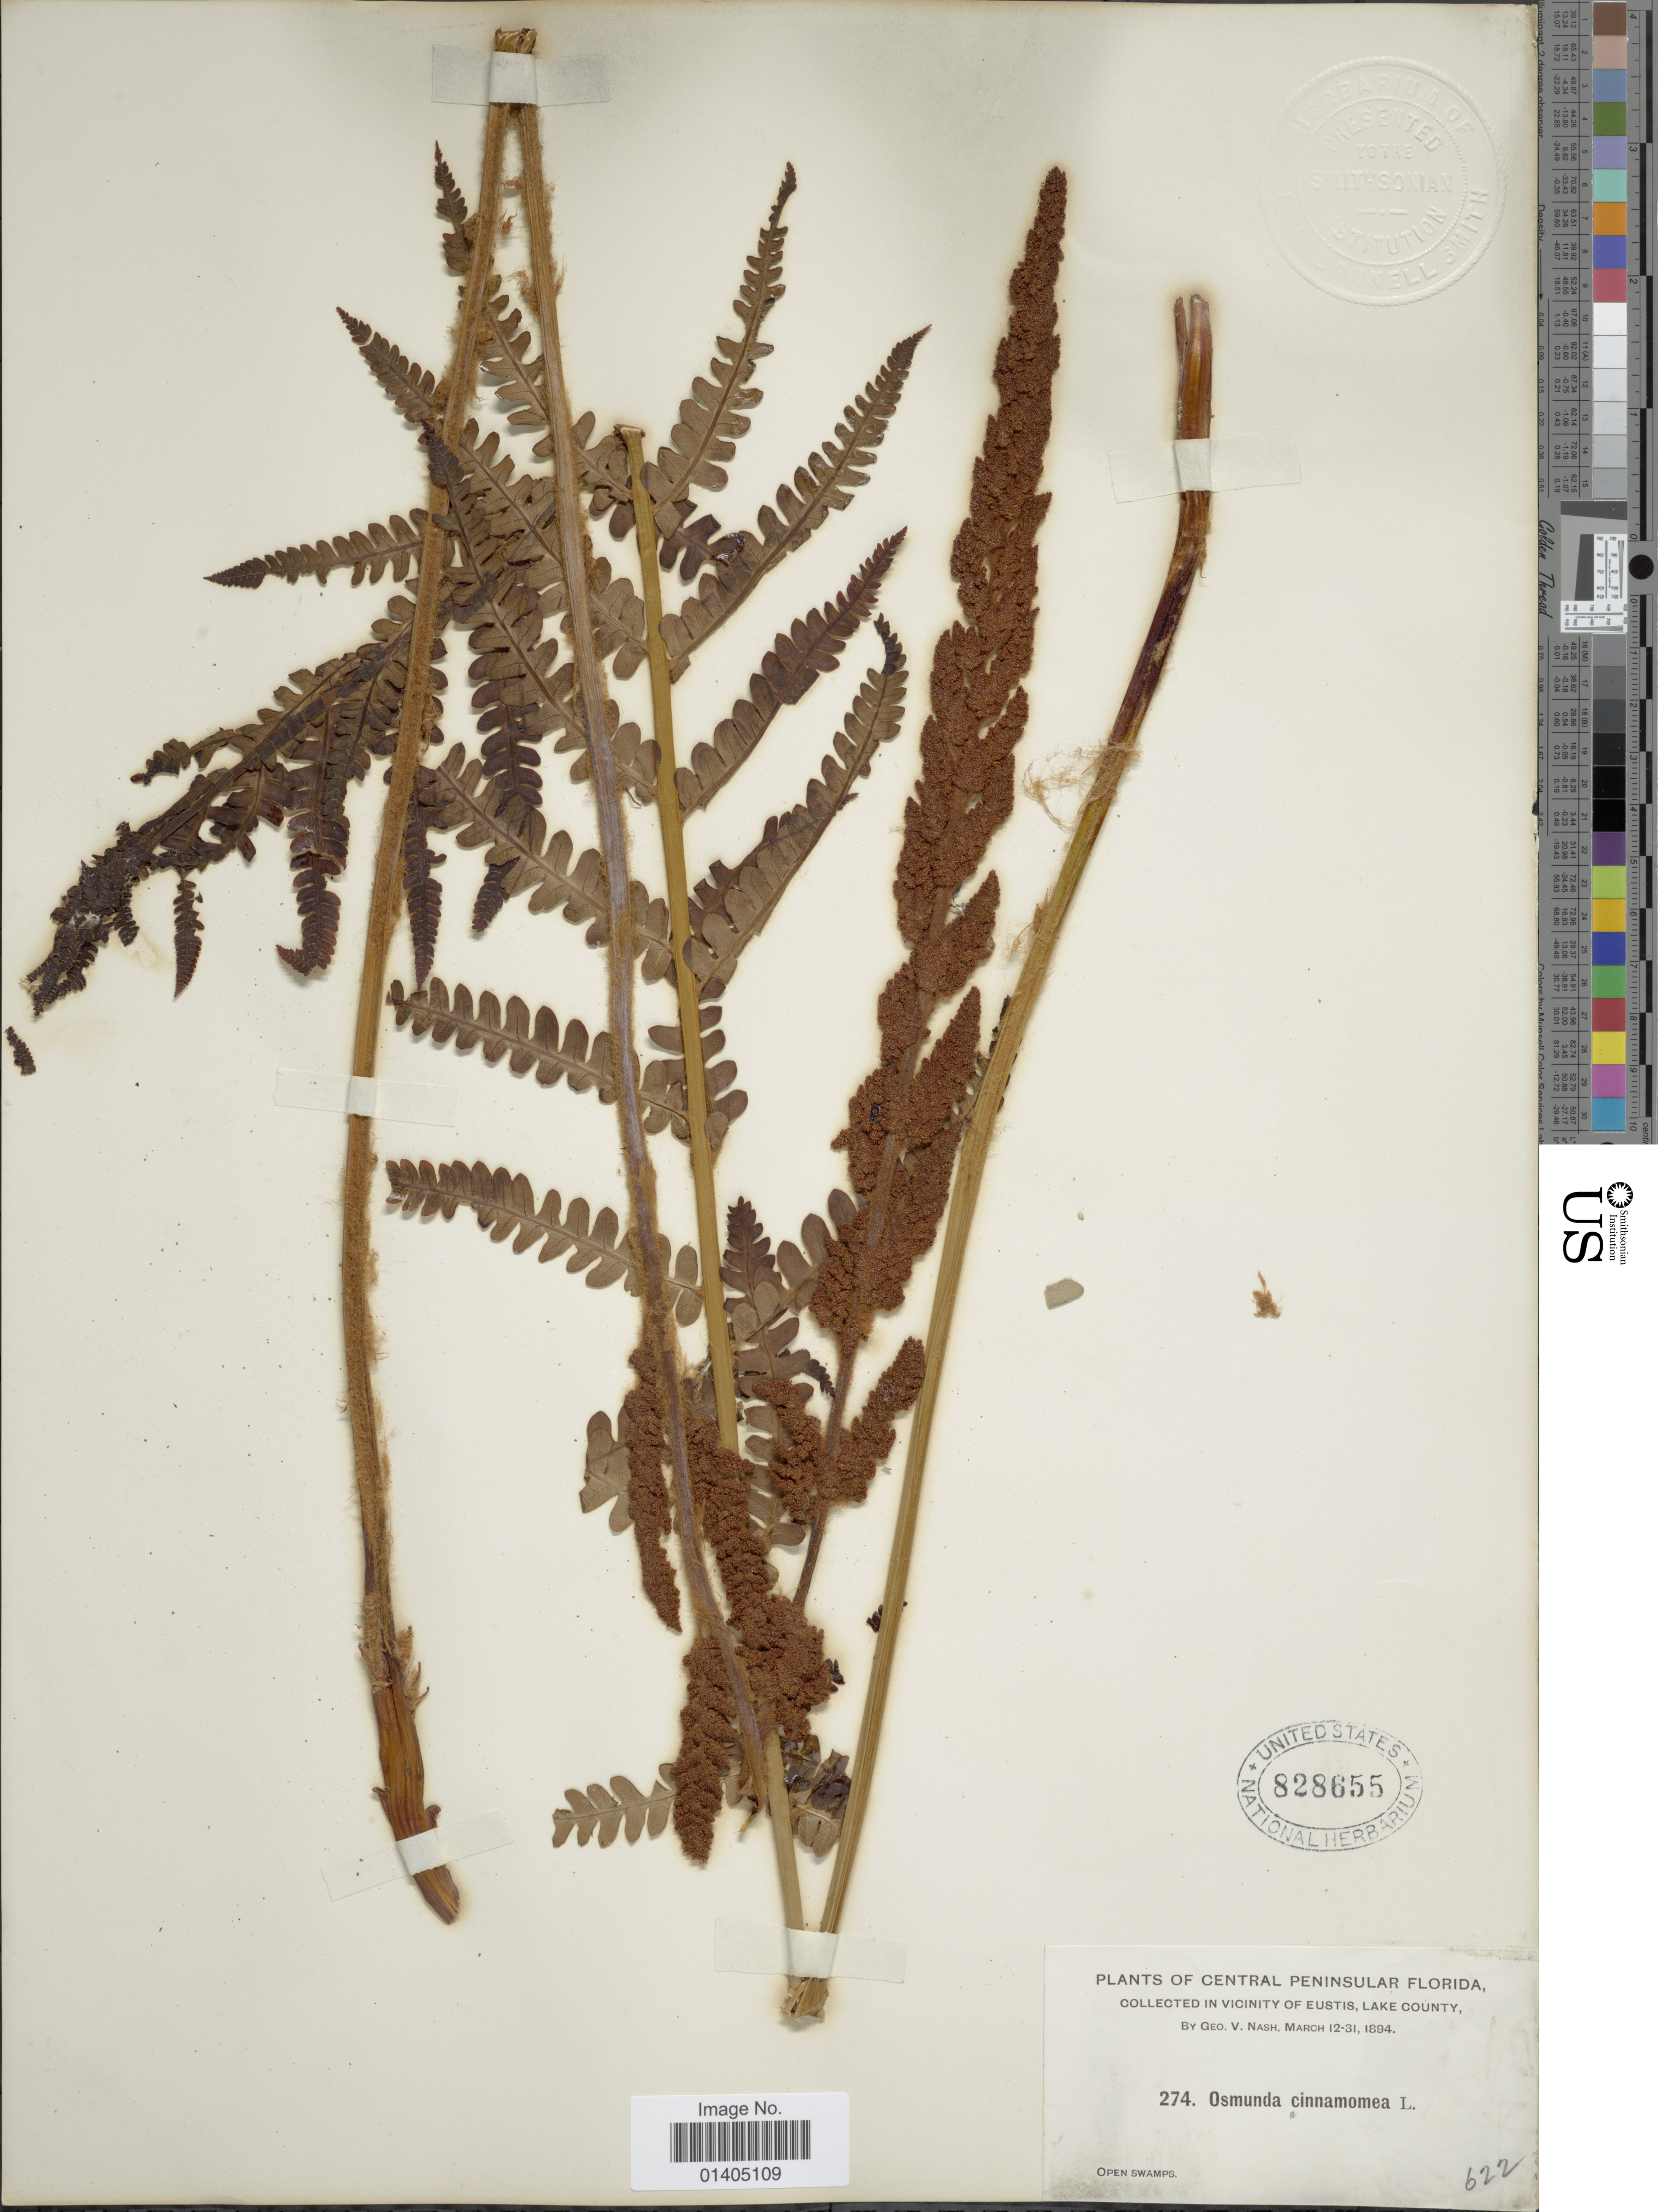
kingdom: Plantae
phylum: Tracheophyta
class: Polypodiopsida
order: Osmundales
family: Osmundaceae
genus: Osmundastrum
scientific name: Osmundastrum cinnamomeum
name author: (L.) C. Presl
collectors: G. V. Nash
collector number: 274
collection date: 1894-03-12/1894-03-31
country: United States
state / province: Florida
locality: Central peninsular Florida, in the Vicinity of Eustis, Lake County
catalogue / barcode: US 828655